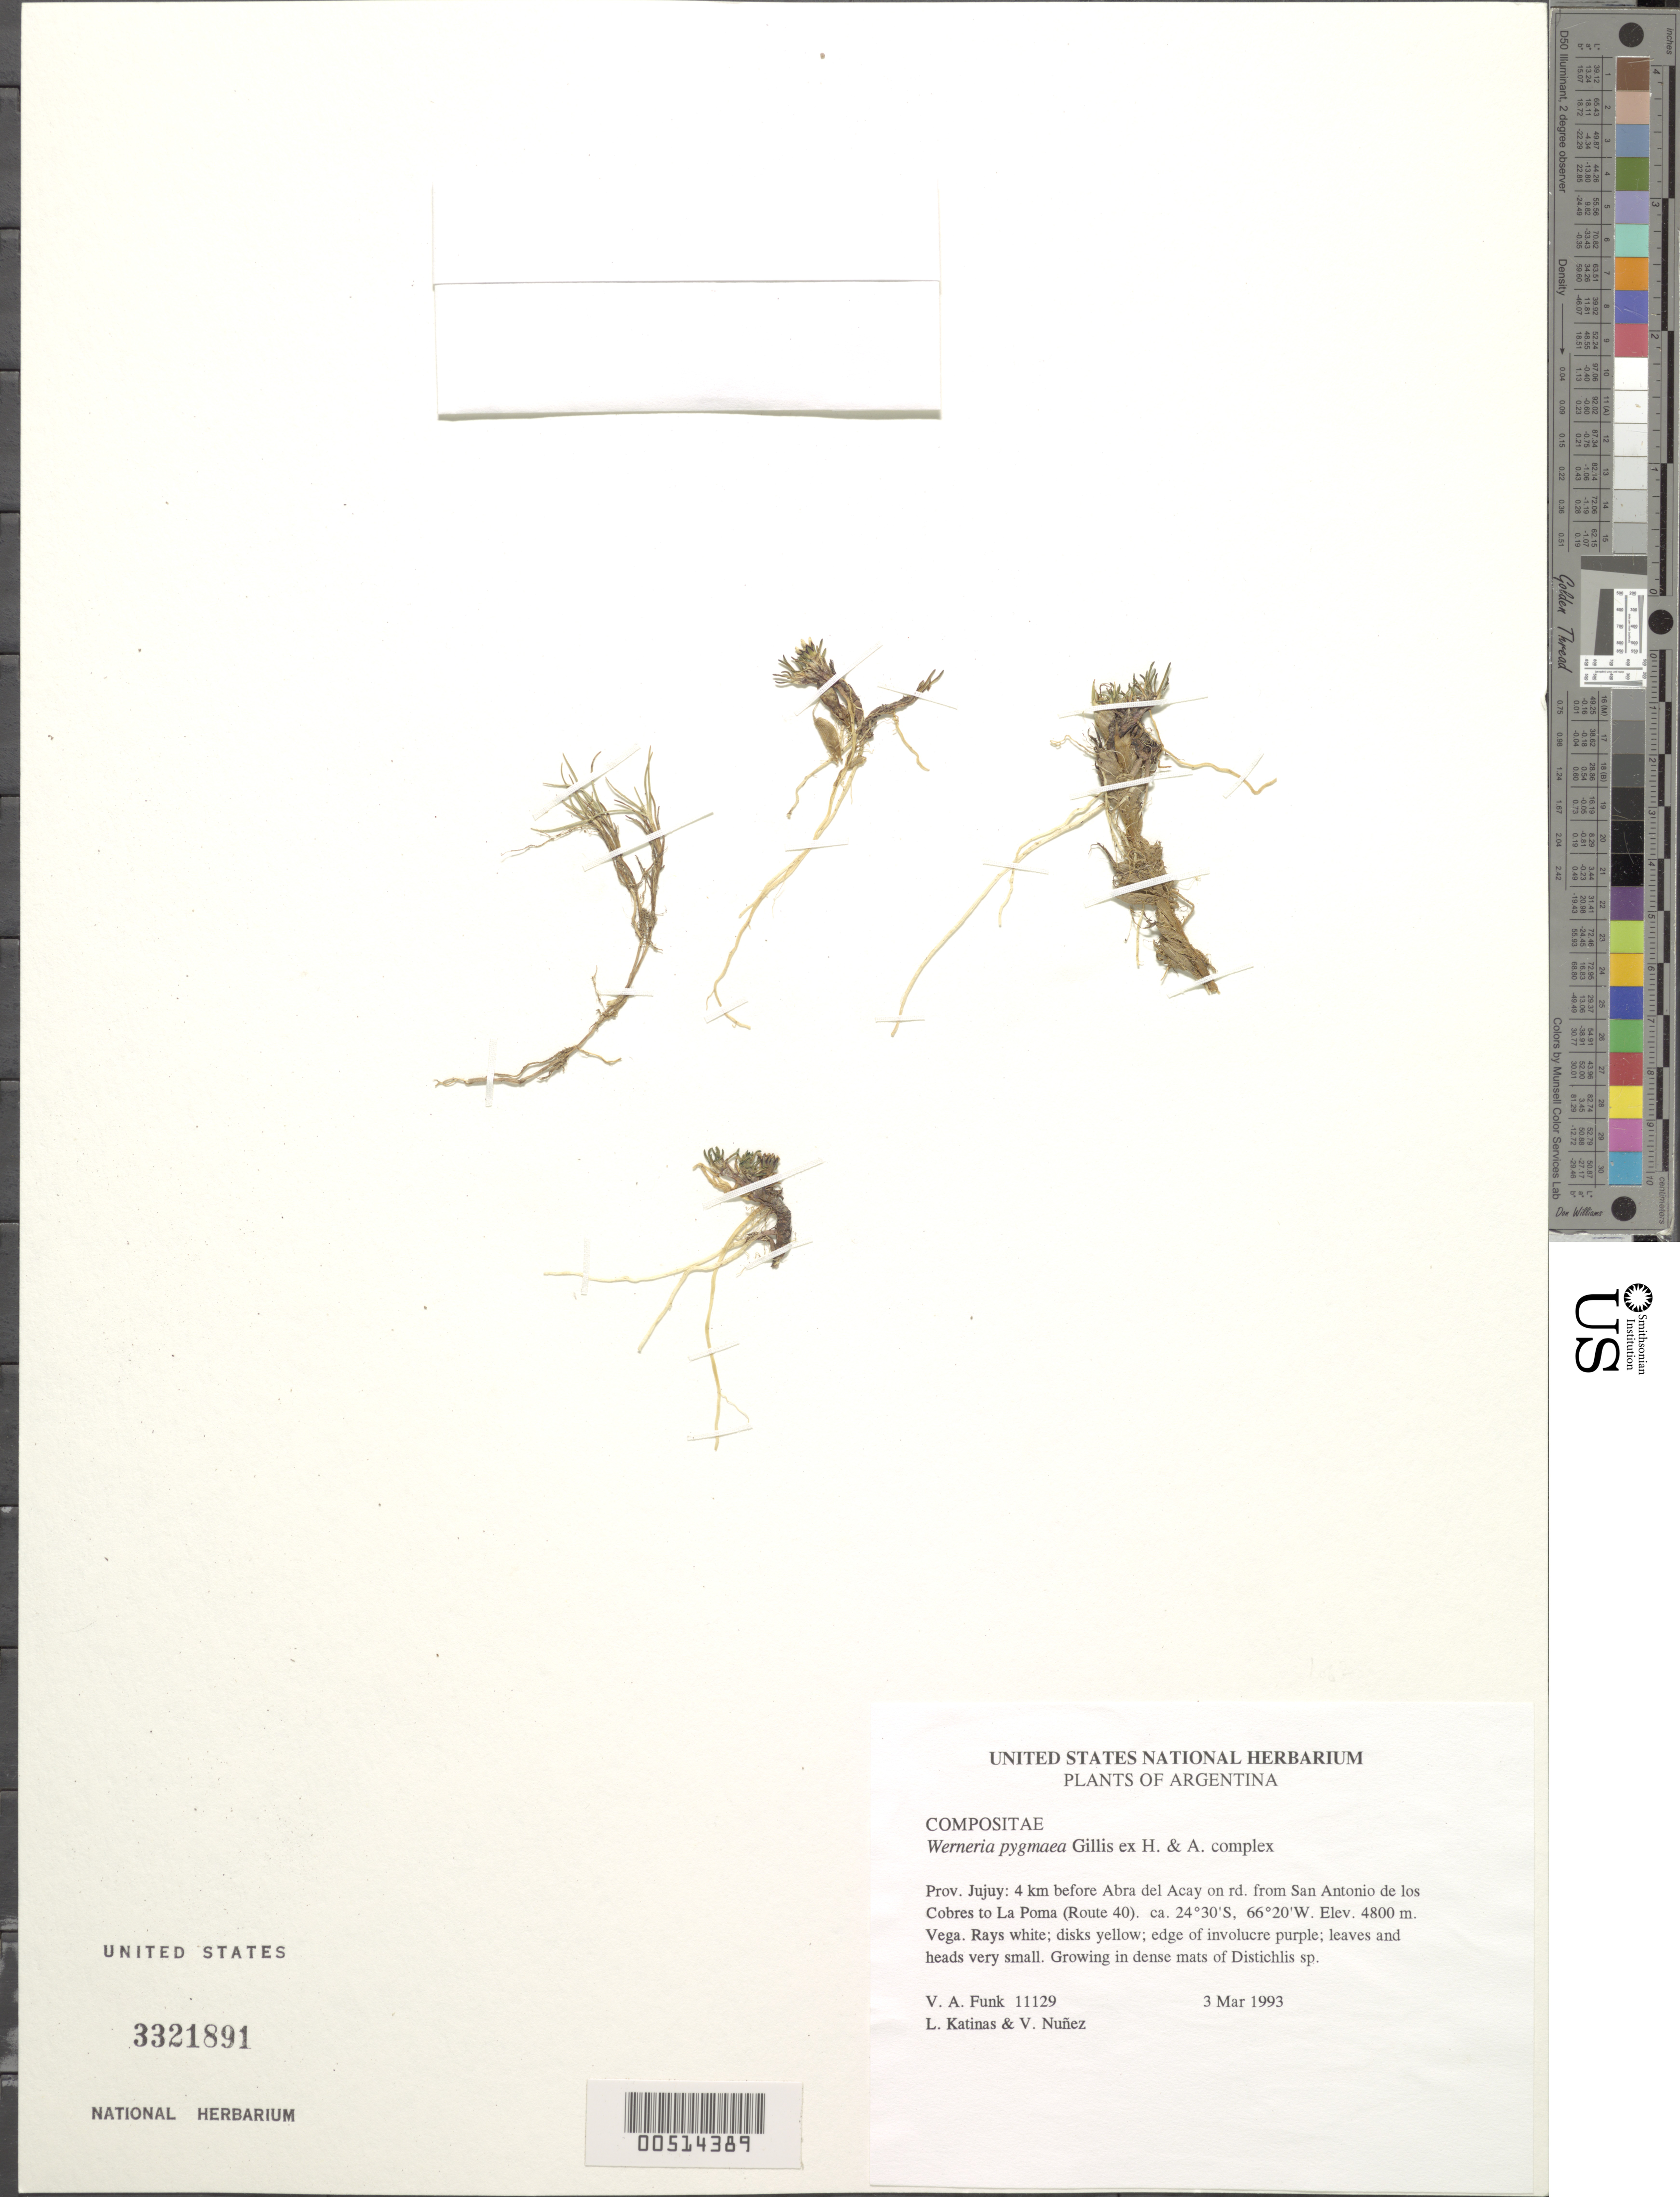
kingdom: Plantae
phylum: Tracheophyta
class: Magnoliopsida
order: Asterales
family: Asteraceae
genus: Werneria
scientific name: Werneria pygmaea complex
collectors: V. Funk, L. Katinas & V. Nuñez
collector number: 11129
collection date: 1993-03-03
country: Argentina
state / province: Jujuy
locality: Abra del Acay, 4 km before, on rd. from San Antonio de los Cobres to La Poma (Route 40)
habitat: Vega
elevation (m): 4800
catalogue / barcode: US 3321891